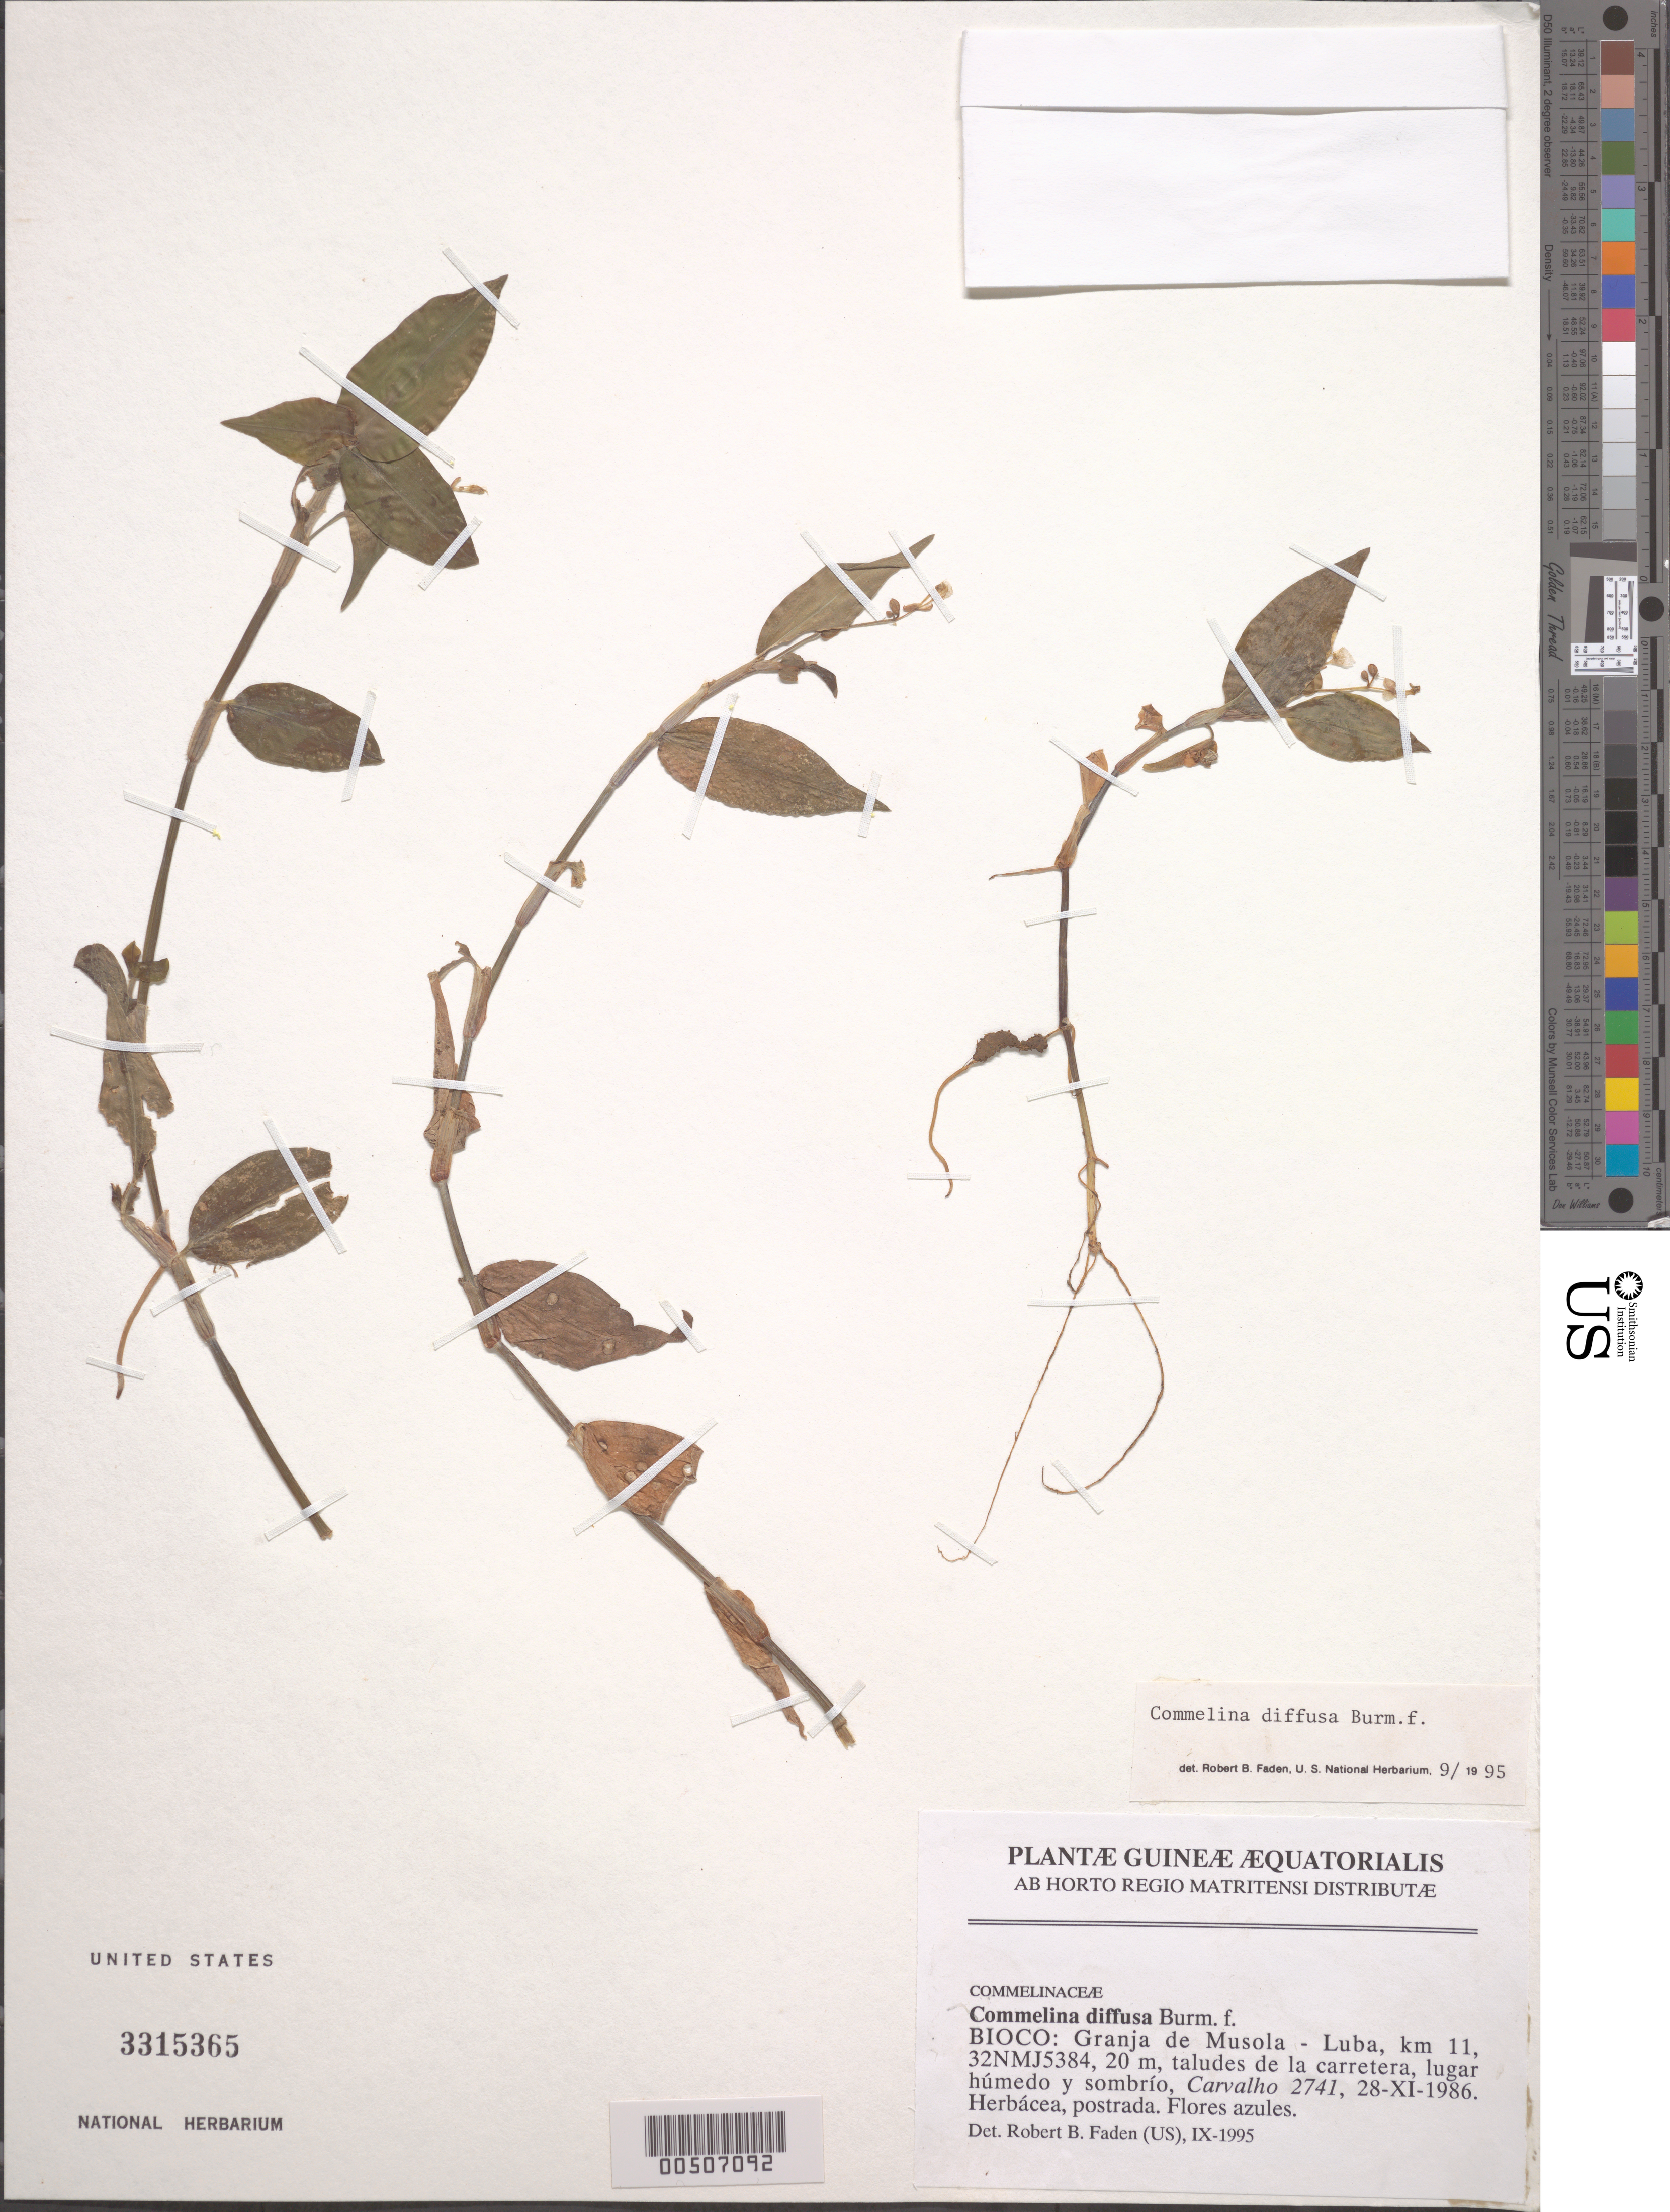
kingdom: Plantae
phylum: Tracheophyta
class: Liliopsida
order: Commelinales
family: Commelinaceae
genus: Commelina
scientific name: Commelina diffusa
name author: Burm. f.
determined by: Faden, Robert B., (US), Smithsonian Institution - National Museum of Natural History (UNITED STATES)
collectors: Carvalho, --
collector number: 2741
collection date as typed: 28 Nov 1986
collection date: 1986-11-28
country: Equatorial Guinea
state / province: Bioko Norte / Bioko Sur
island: Bioko Island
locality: Granja de Musola - Luba. [former Province of Fernando Pó (Bioko).]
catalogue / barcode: US 3315365